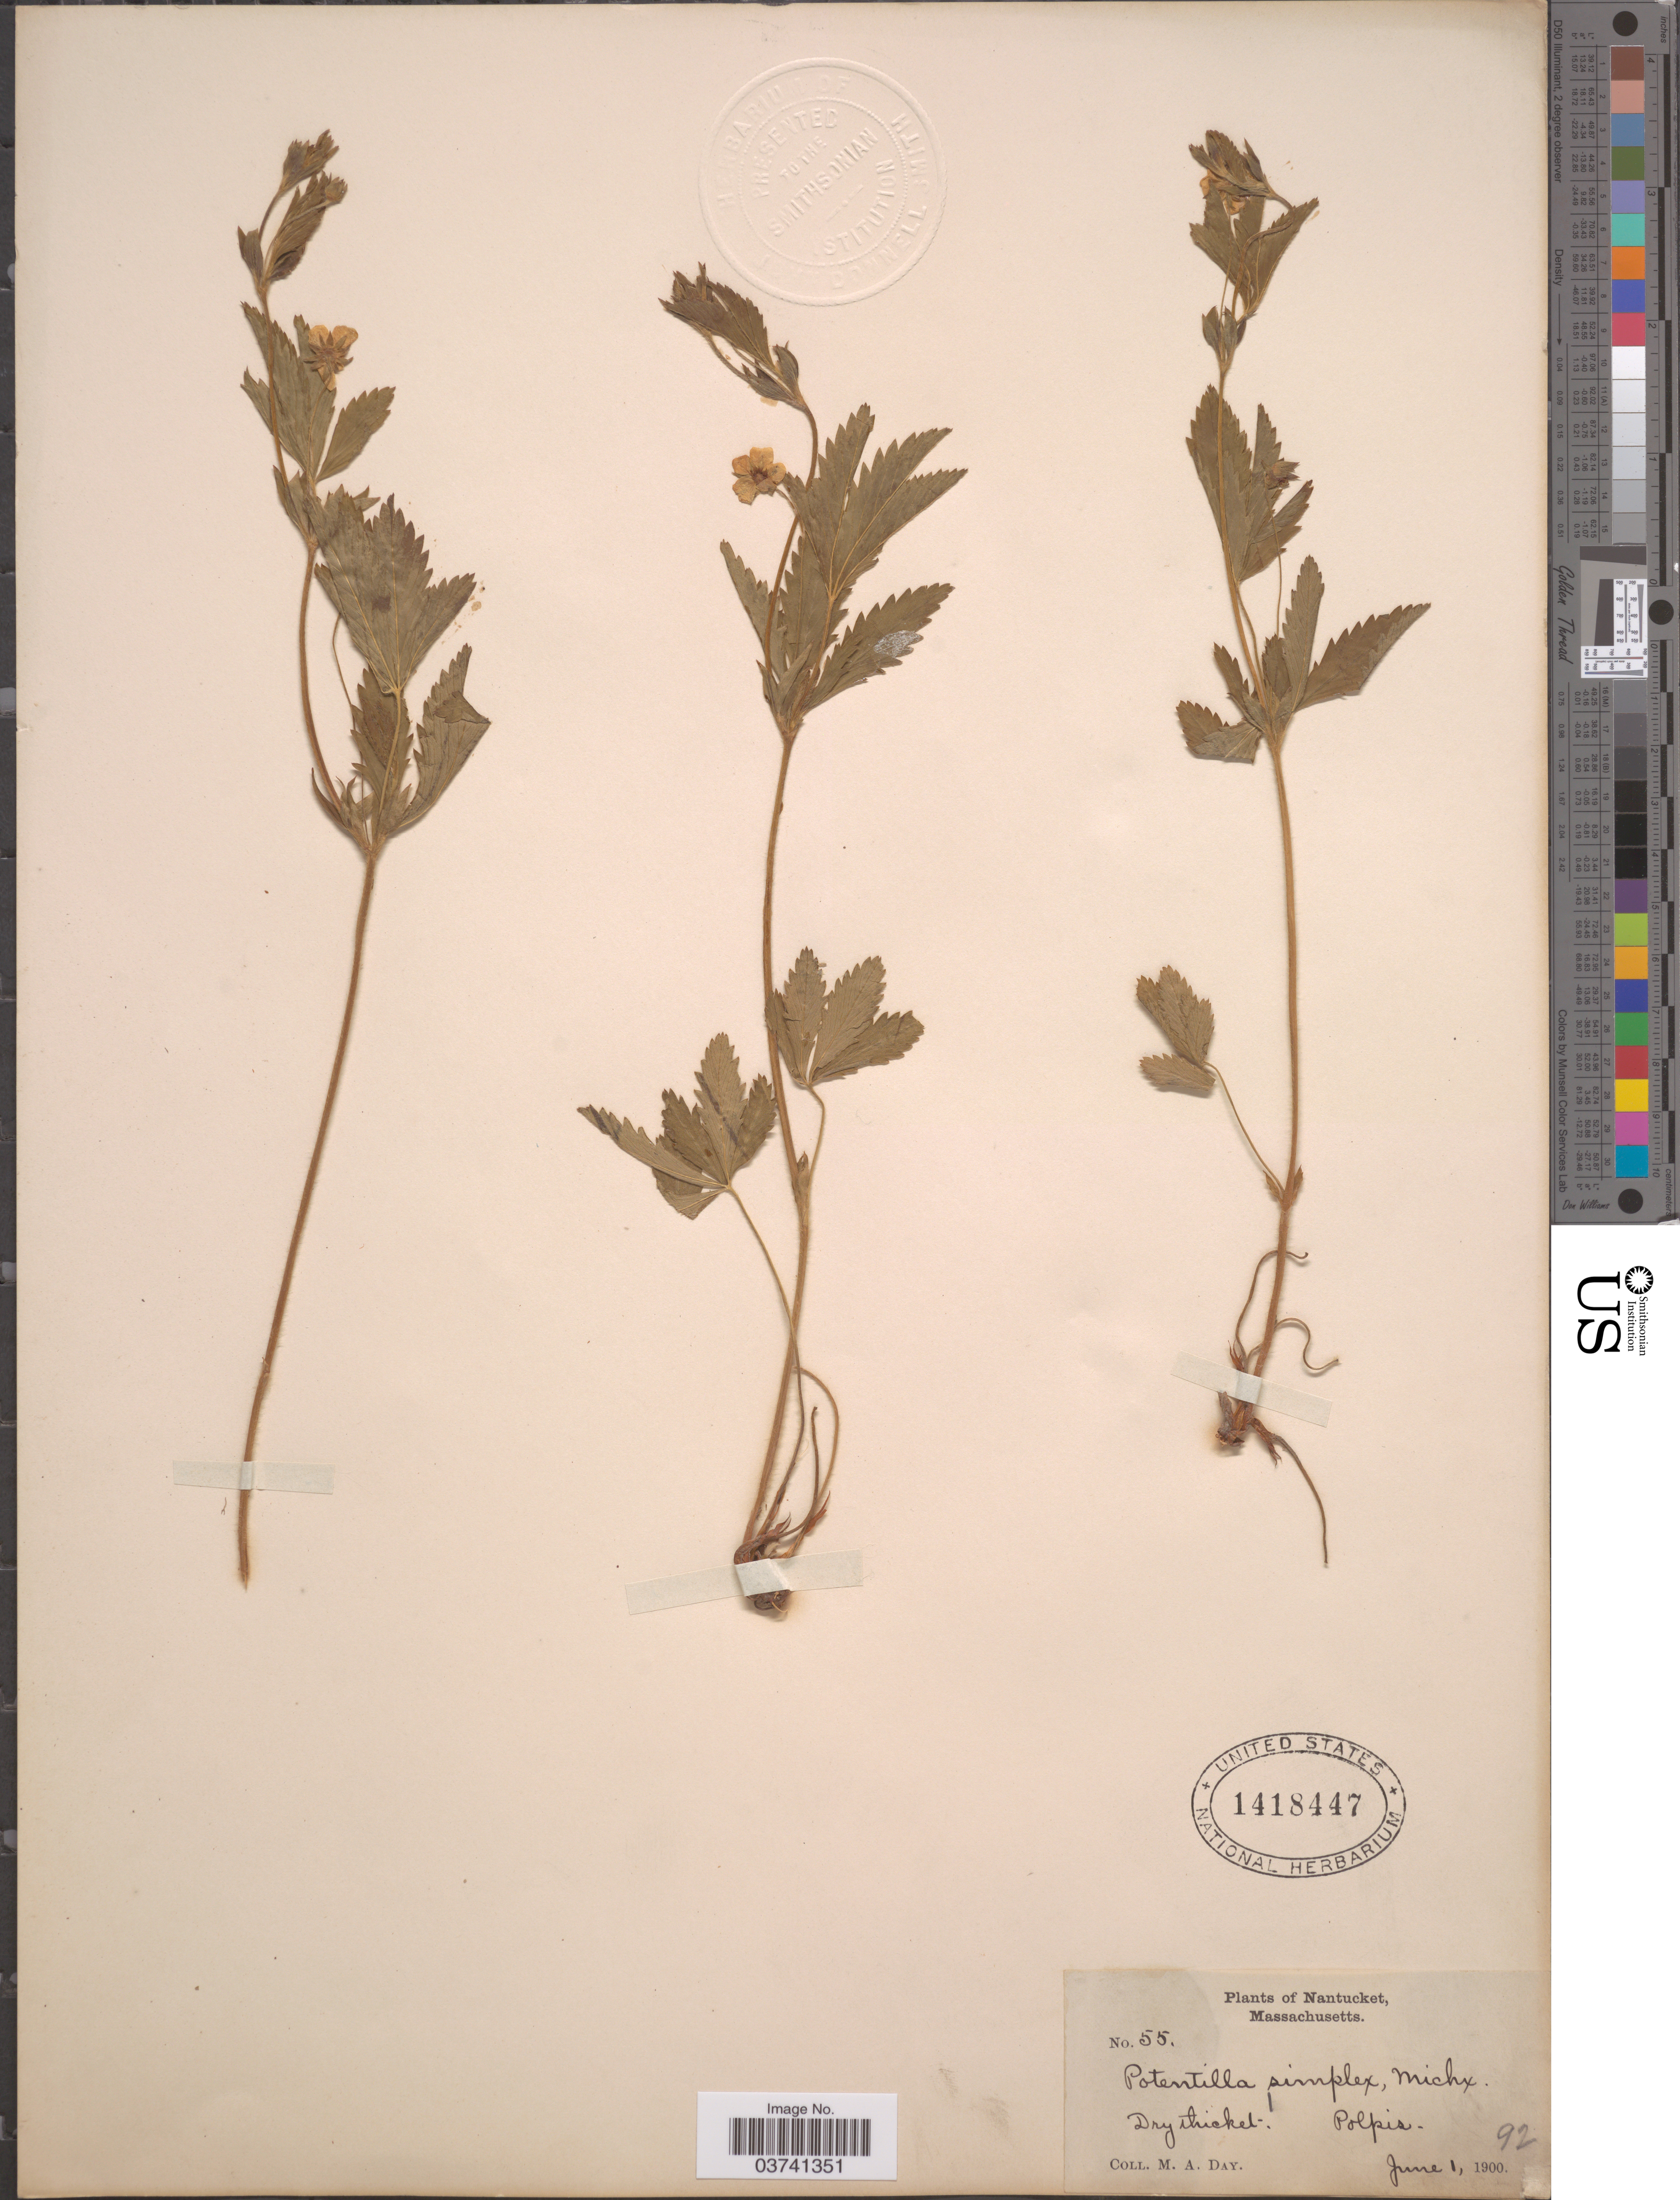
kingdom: Plantae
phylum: Tracheophyta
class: Magnoliopsida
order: Rosales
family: Rosaceae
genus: Potentilla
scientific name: Potentilla simplex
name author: Michx.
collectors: M. Day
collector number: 55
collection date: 1900-06-01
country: United States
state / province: Massachusetts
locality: Nantucket. Polpis.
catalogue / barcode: US 1418447